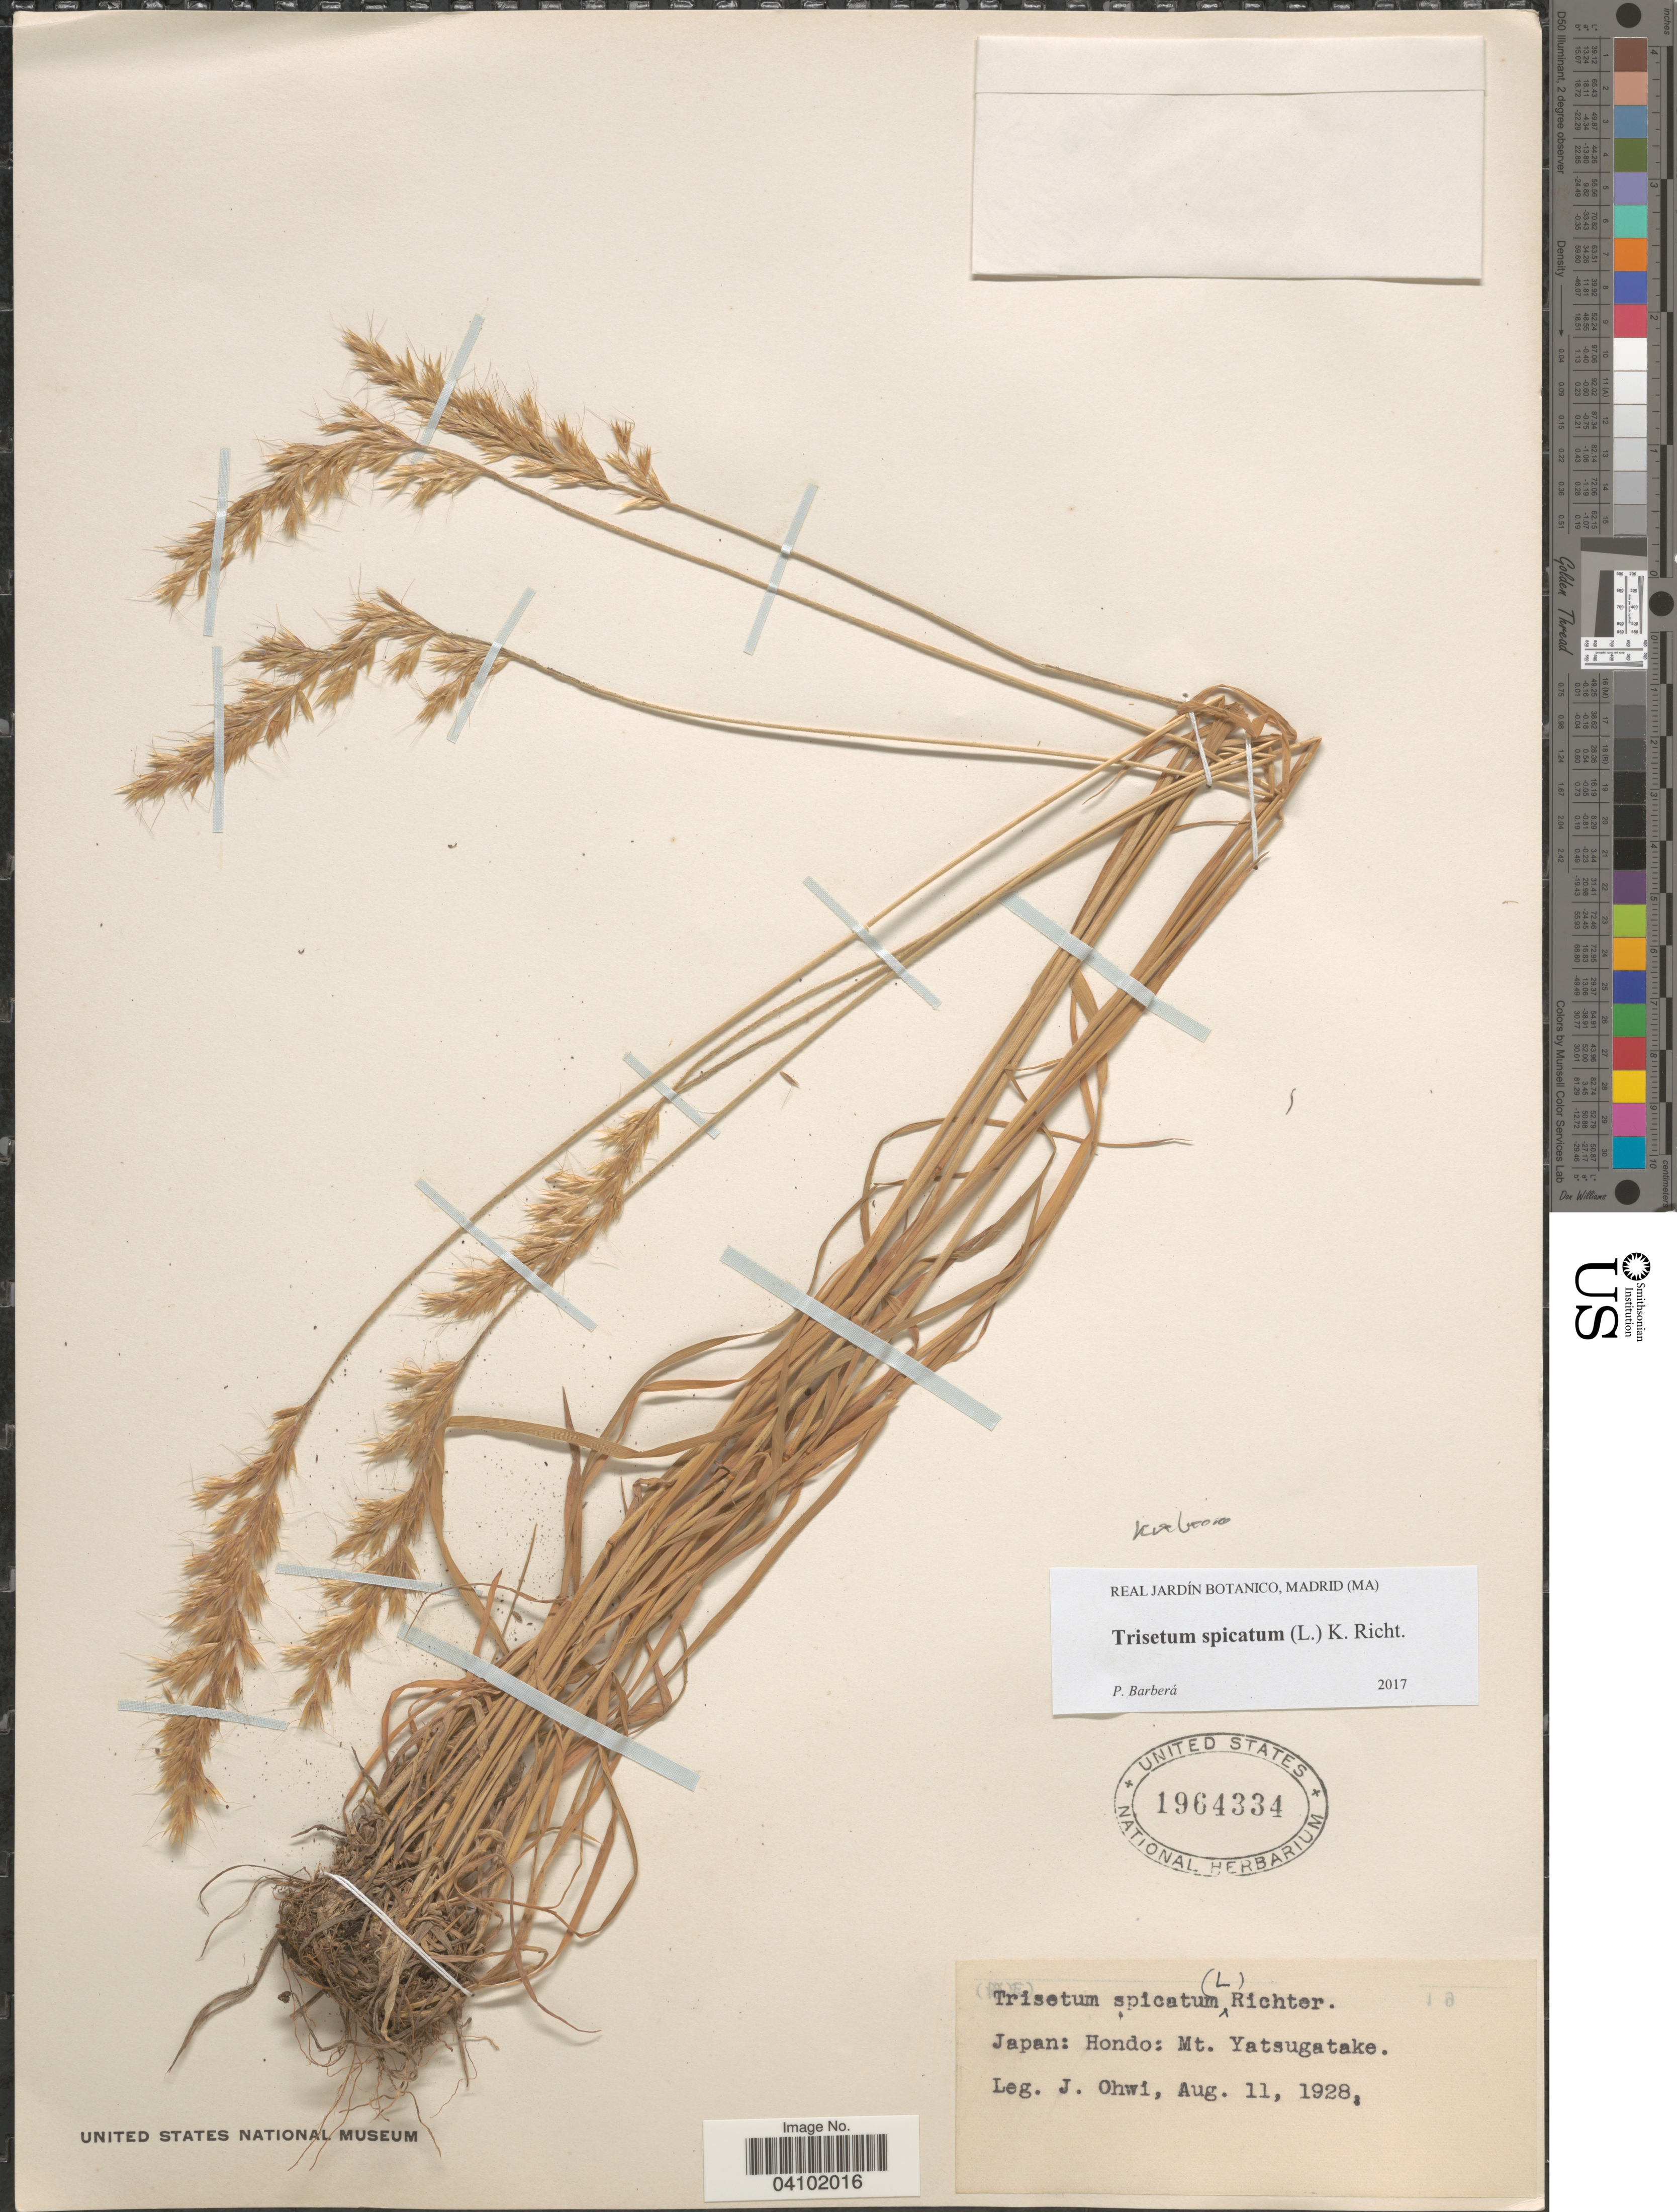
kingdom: Plantae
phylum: Tracheophyta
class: Liliopsida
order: Poales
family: Poaceae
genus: Koeleria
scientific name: Koeleria spicata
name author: (L.) Barberá et al.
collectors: J. Ohwi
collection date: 1928-08-11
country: Japan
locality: Hondo: Mt. Yatsugatake.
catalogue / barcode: US 1964334